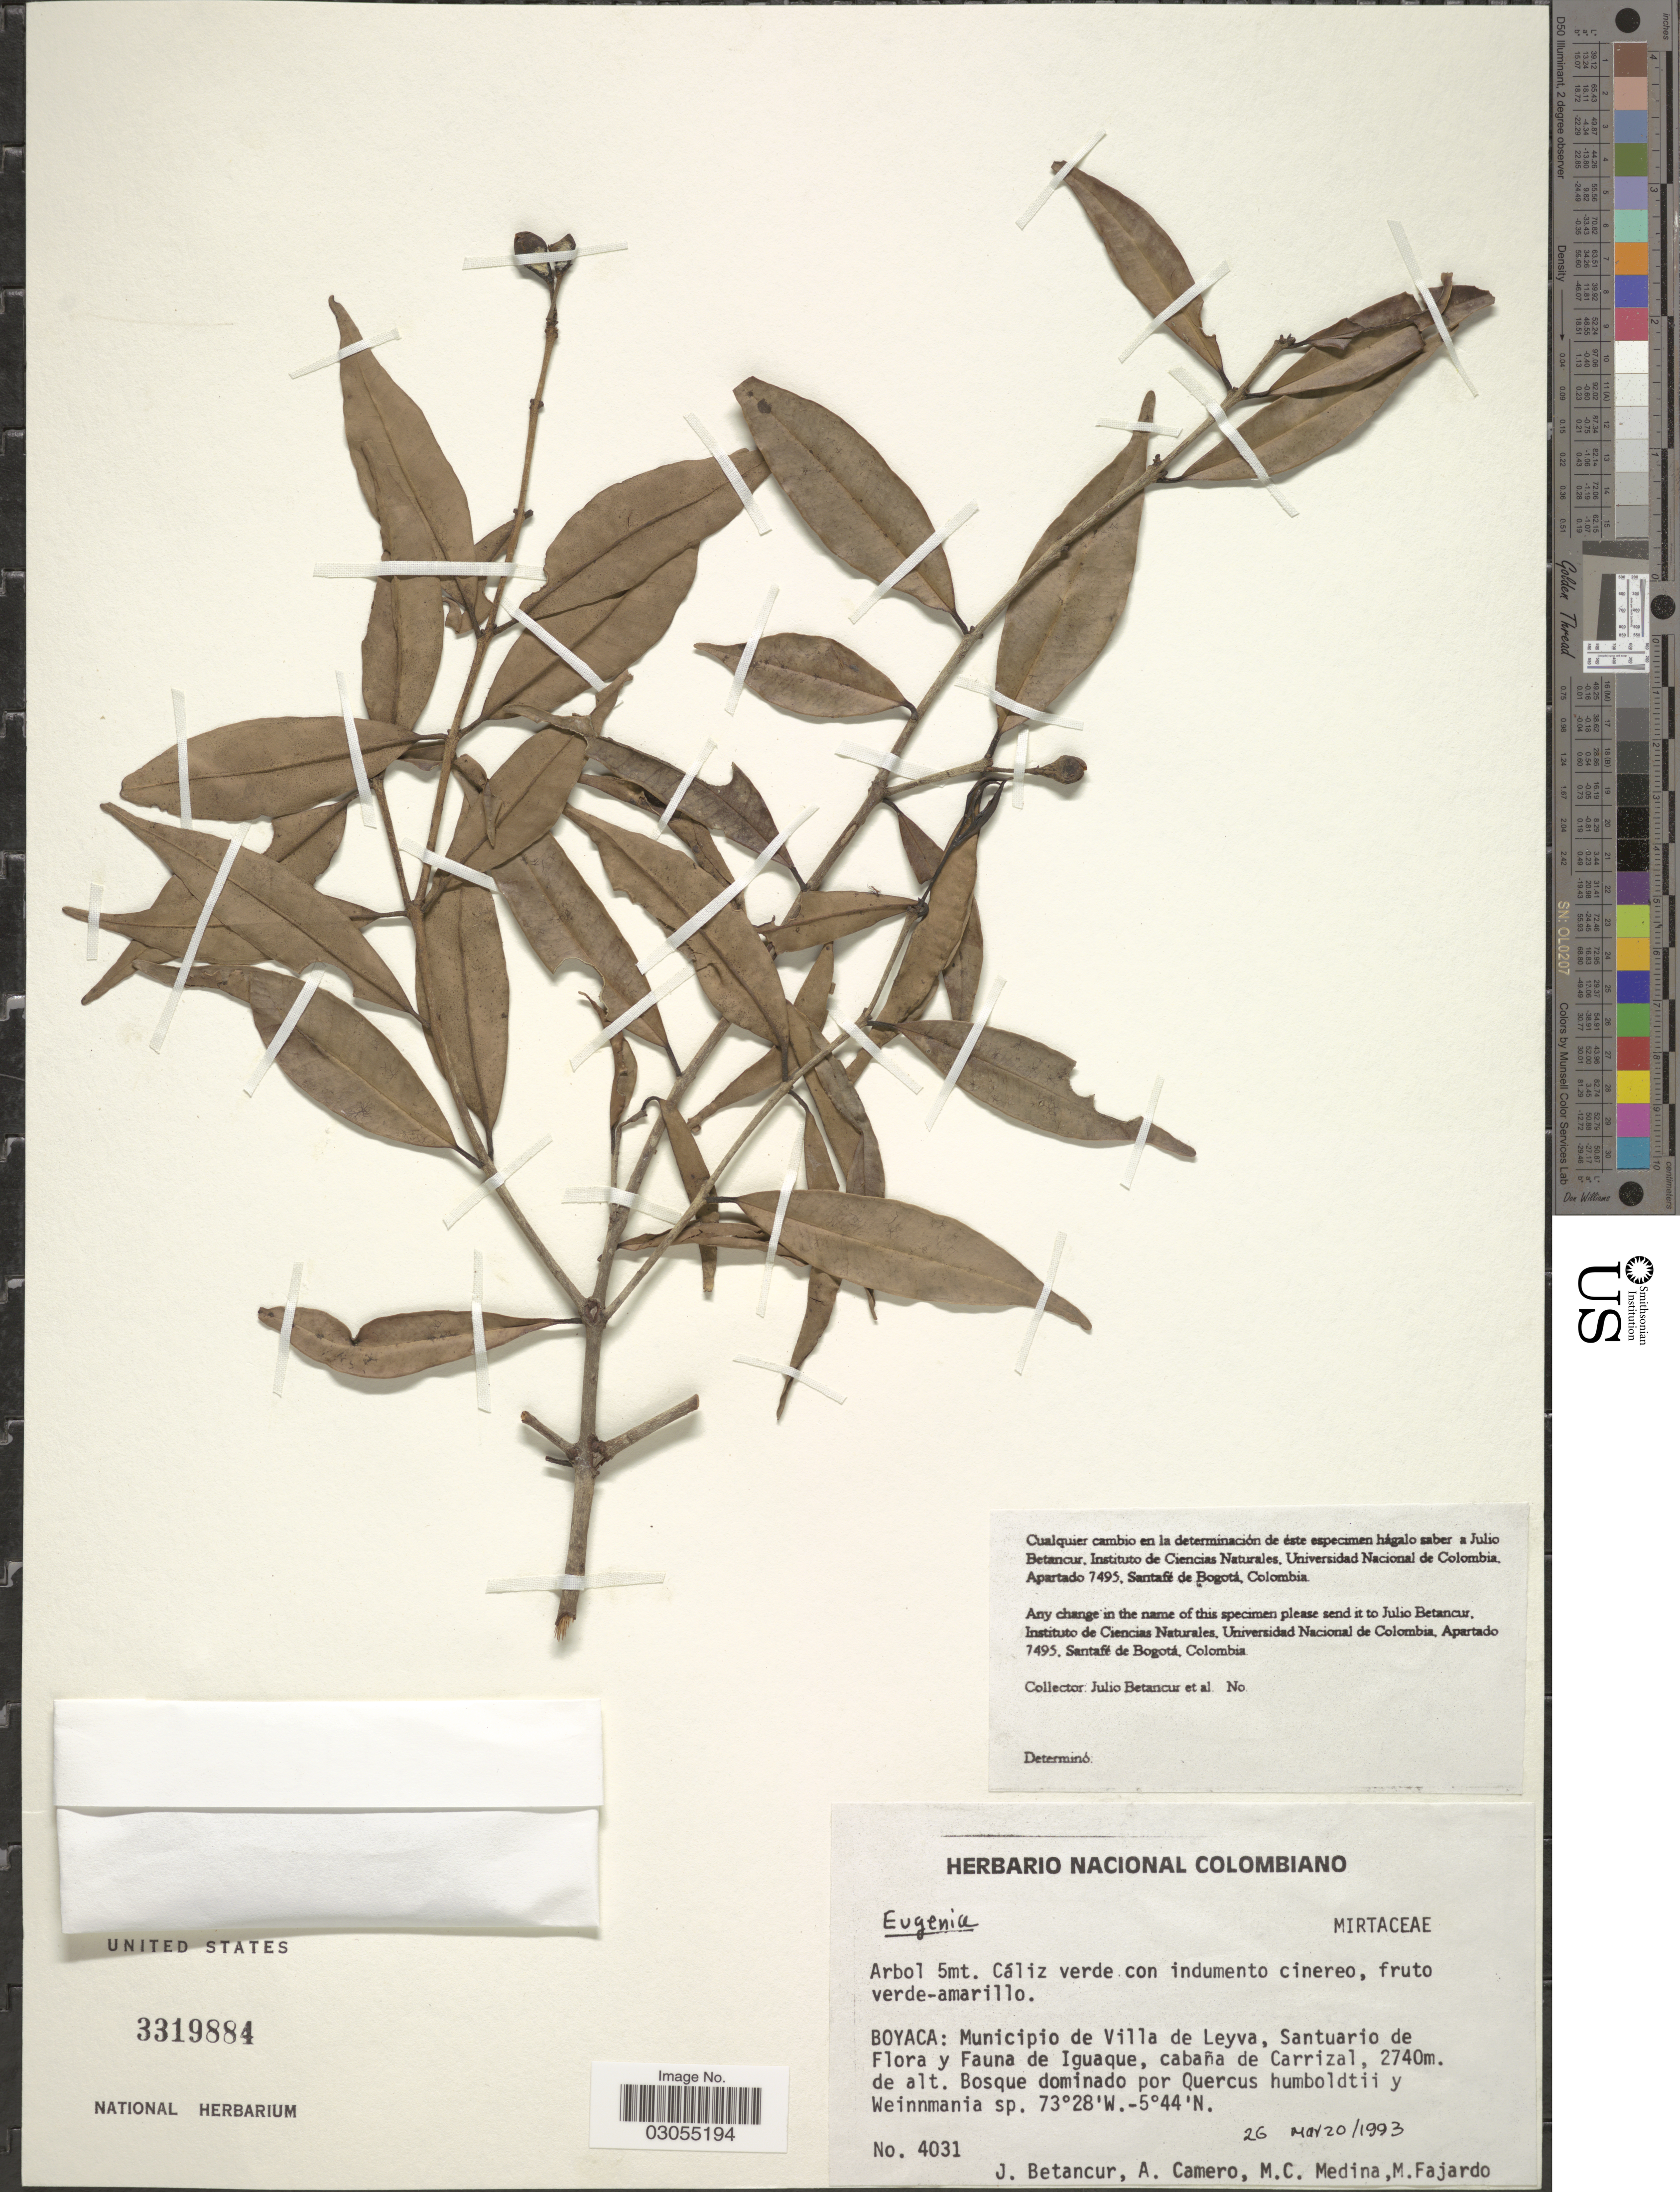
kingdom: Plantae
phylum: Tracheophyta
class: Magnoliopsida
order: Myrtales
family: Myrtaceae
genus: Eugenia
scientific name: Eugenia sp.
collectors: J. Betancur, A. A. Camero, M. Medina & M. Fajardo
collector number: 4031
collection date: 1993-03-26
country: Colombia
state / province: Boyacá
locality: Municipio de Villade Leyva, Santuario de Flora y Fauna de Iguaque, cabaña de Carrizal.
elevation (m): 2740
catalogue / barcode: US 3319884